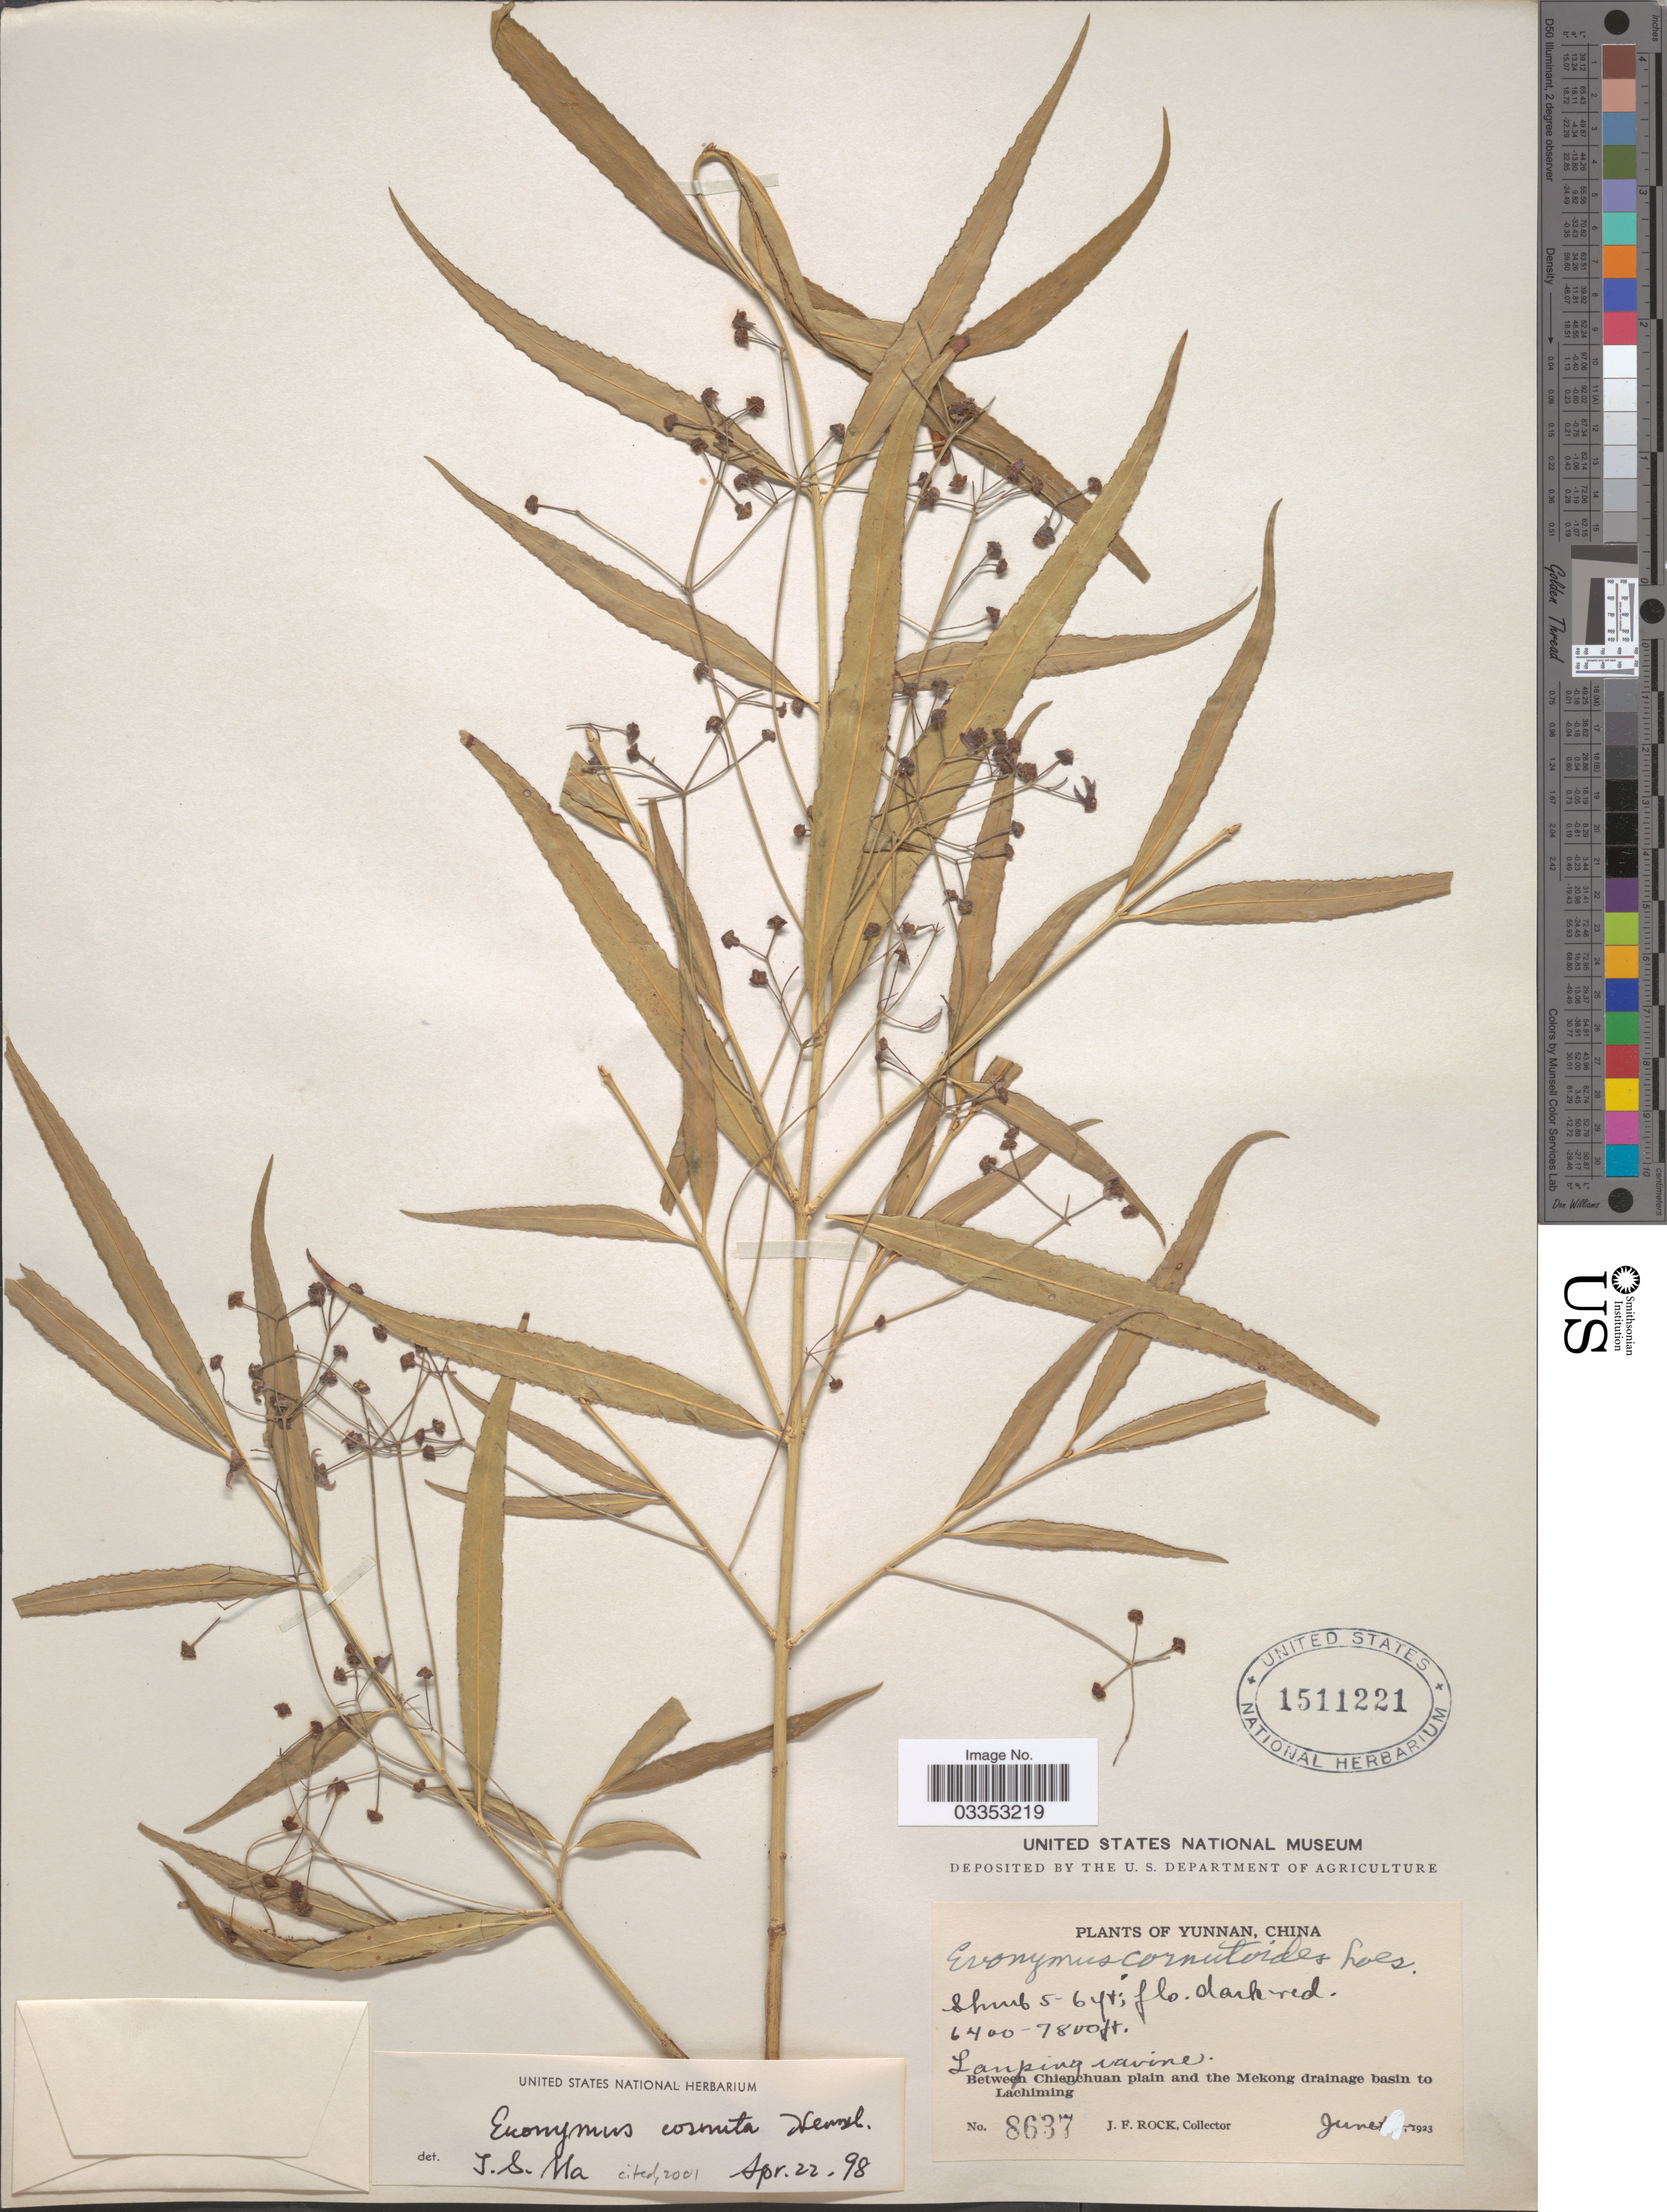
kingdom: Plantae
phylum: Tracheophyta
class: Magnoliopsida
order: Celastrales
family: Celastraceae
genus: Euonymus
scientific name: Euonymus cornutus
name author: Hemsl.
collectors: J. Rock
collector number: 8637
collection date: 1923-06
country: China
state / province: Yunnan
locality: Lanping ravine. Between Chienchuan plain and the Mekong drainage basin to Lachiming.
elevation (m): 1951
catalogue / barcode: US 1511221